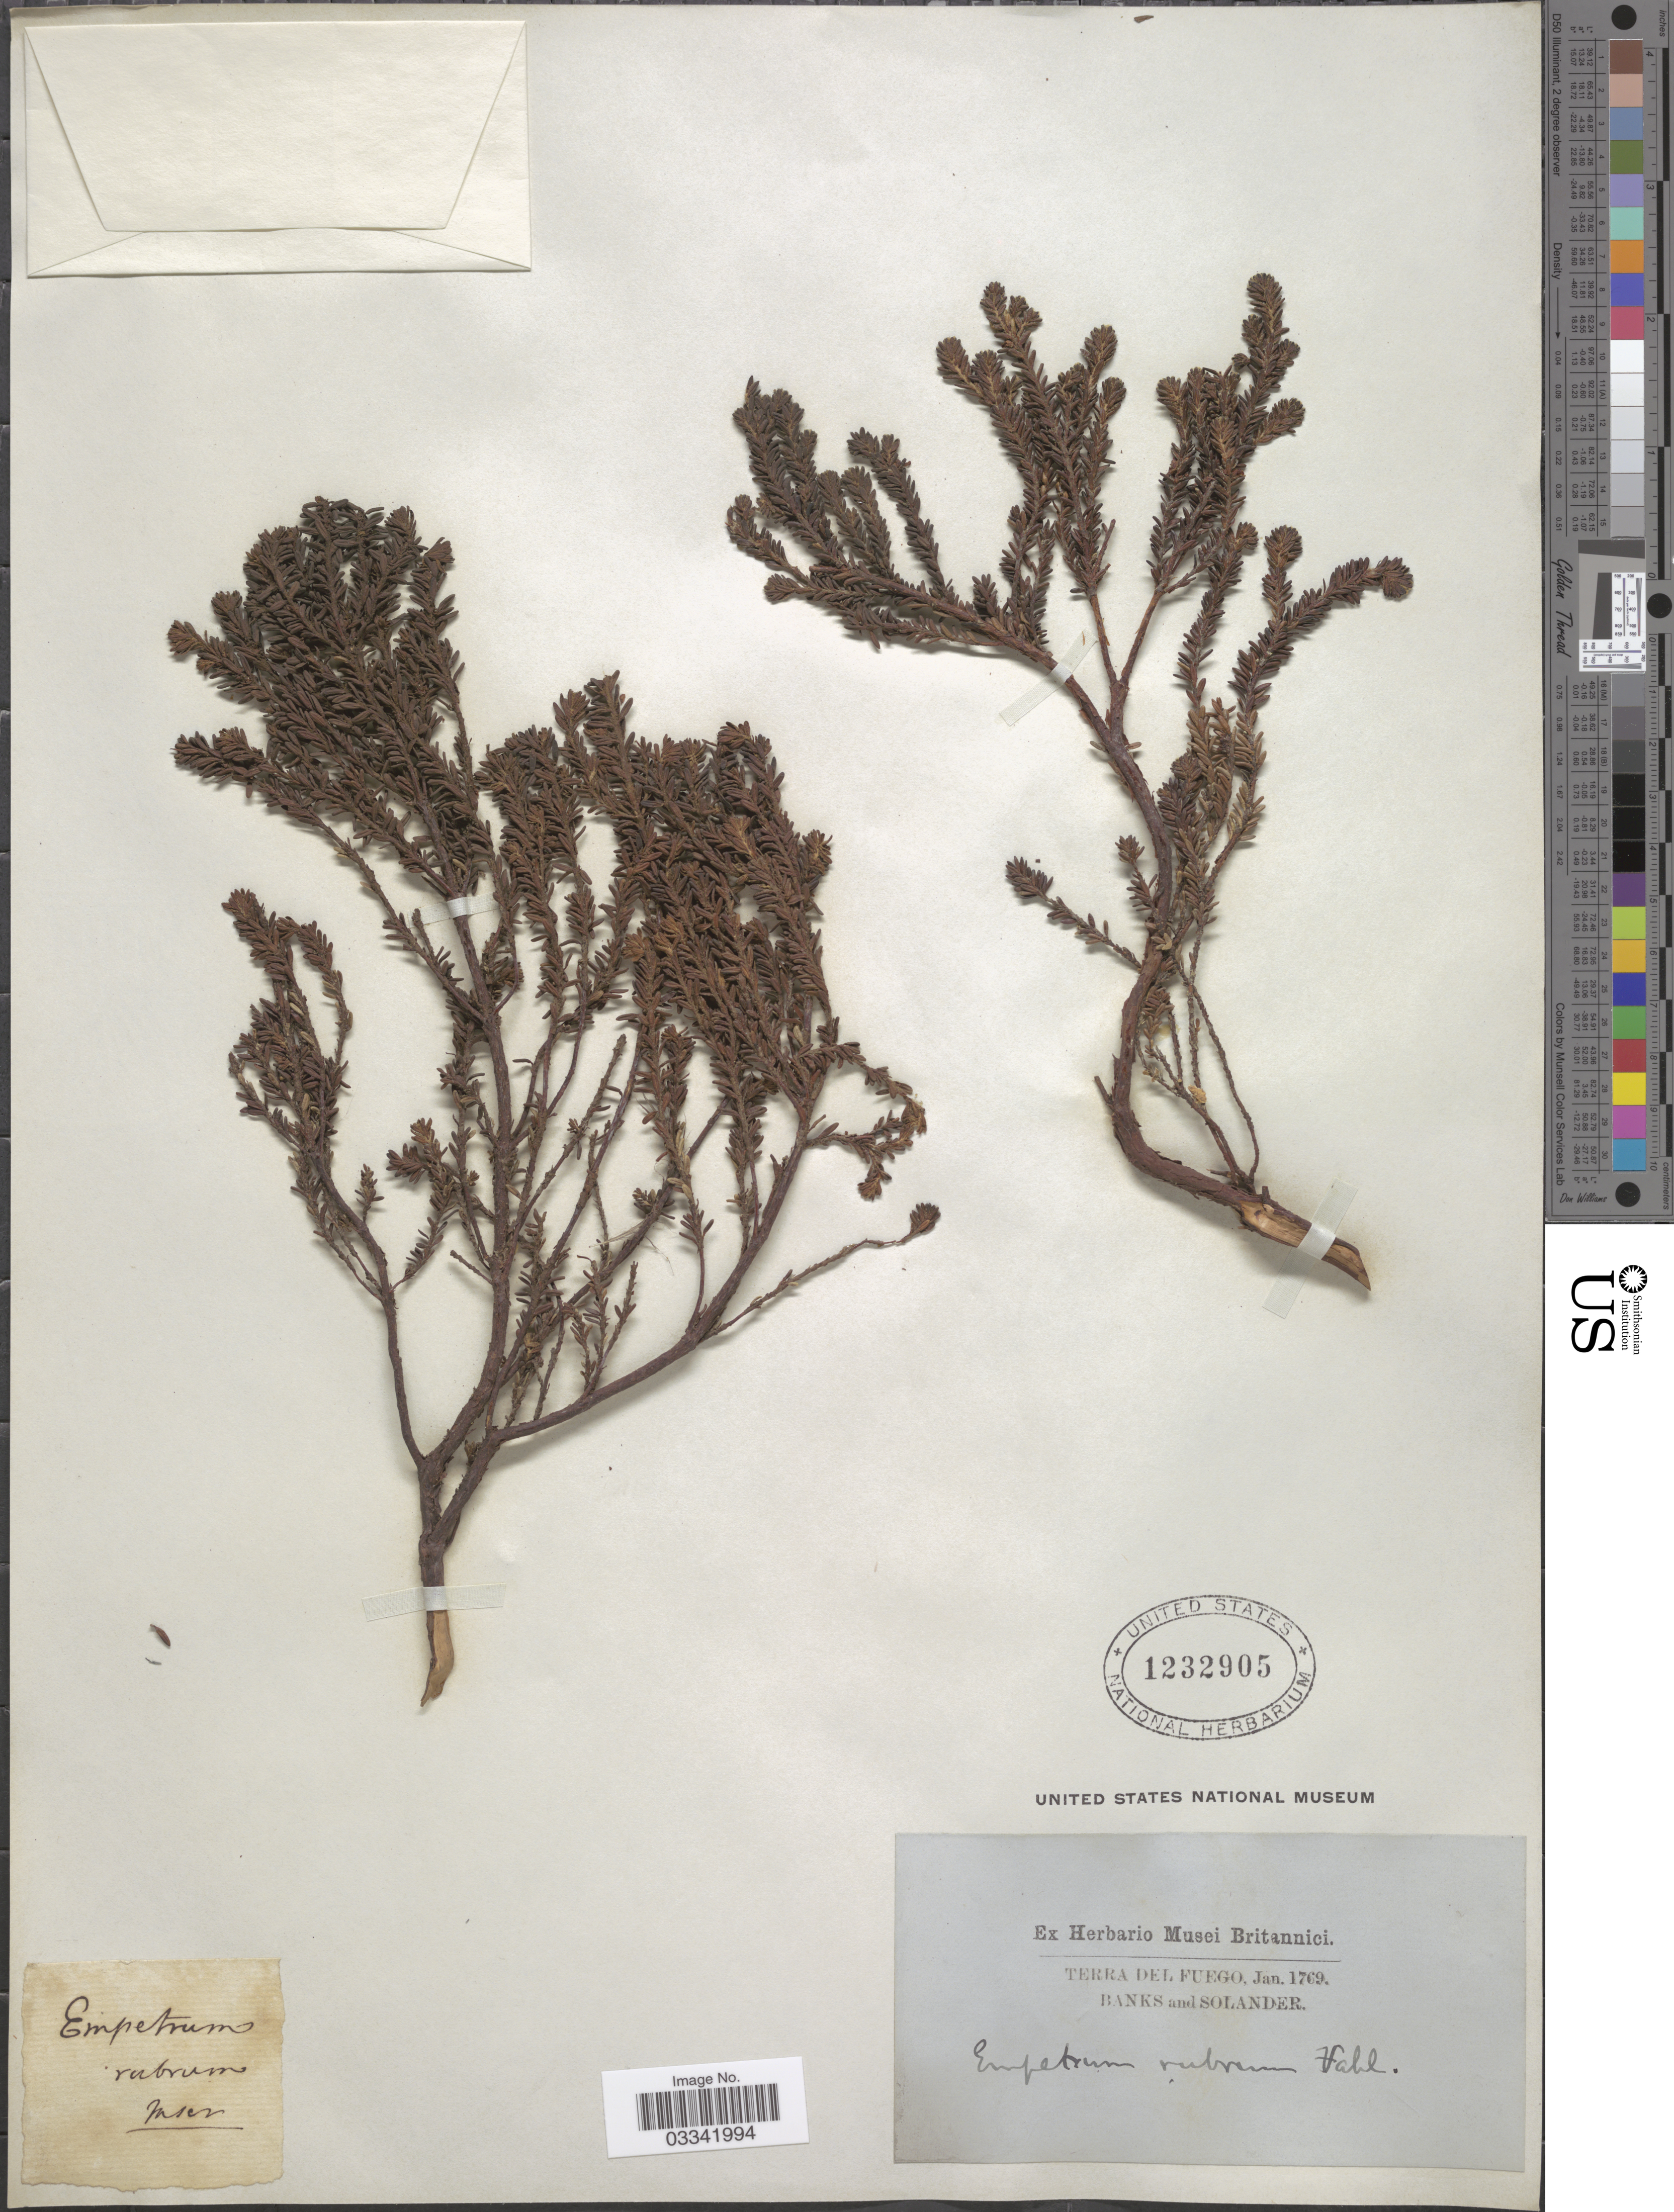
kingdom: Plantae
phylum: Tracheophyta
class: Magnoliopsida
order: Ericales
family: Ericaceae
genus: Empetrum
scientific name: Empetrum rubrum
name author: Vahl ex Willd.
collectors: -- Banks & -- Solander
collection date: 1769-01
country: Argentina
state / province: Tierra del Fuego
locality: Terra del Fuego.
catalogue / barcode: US 1232905